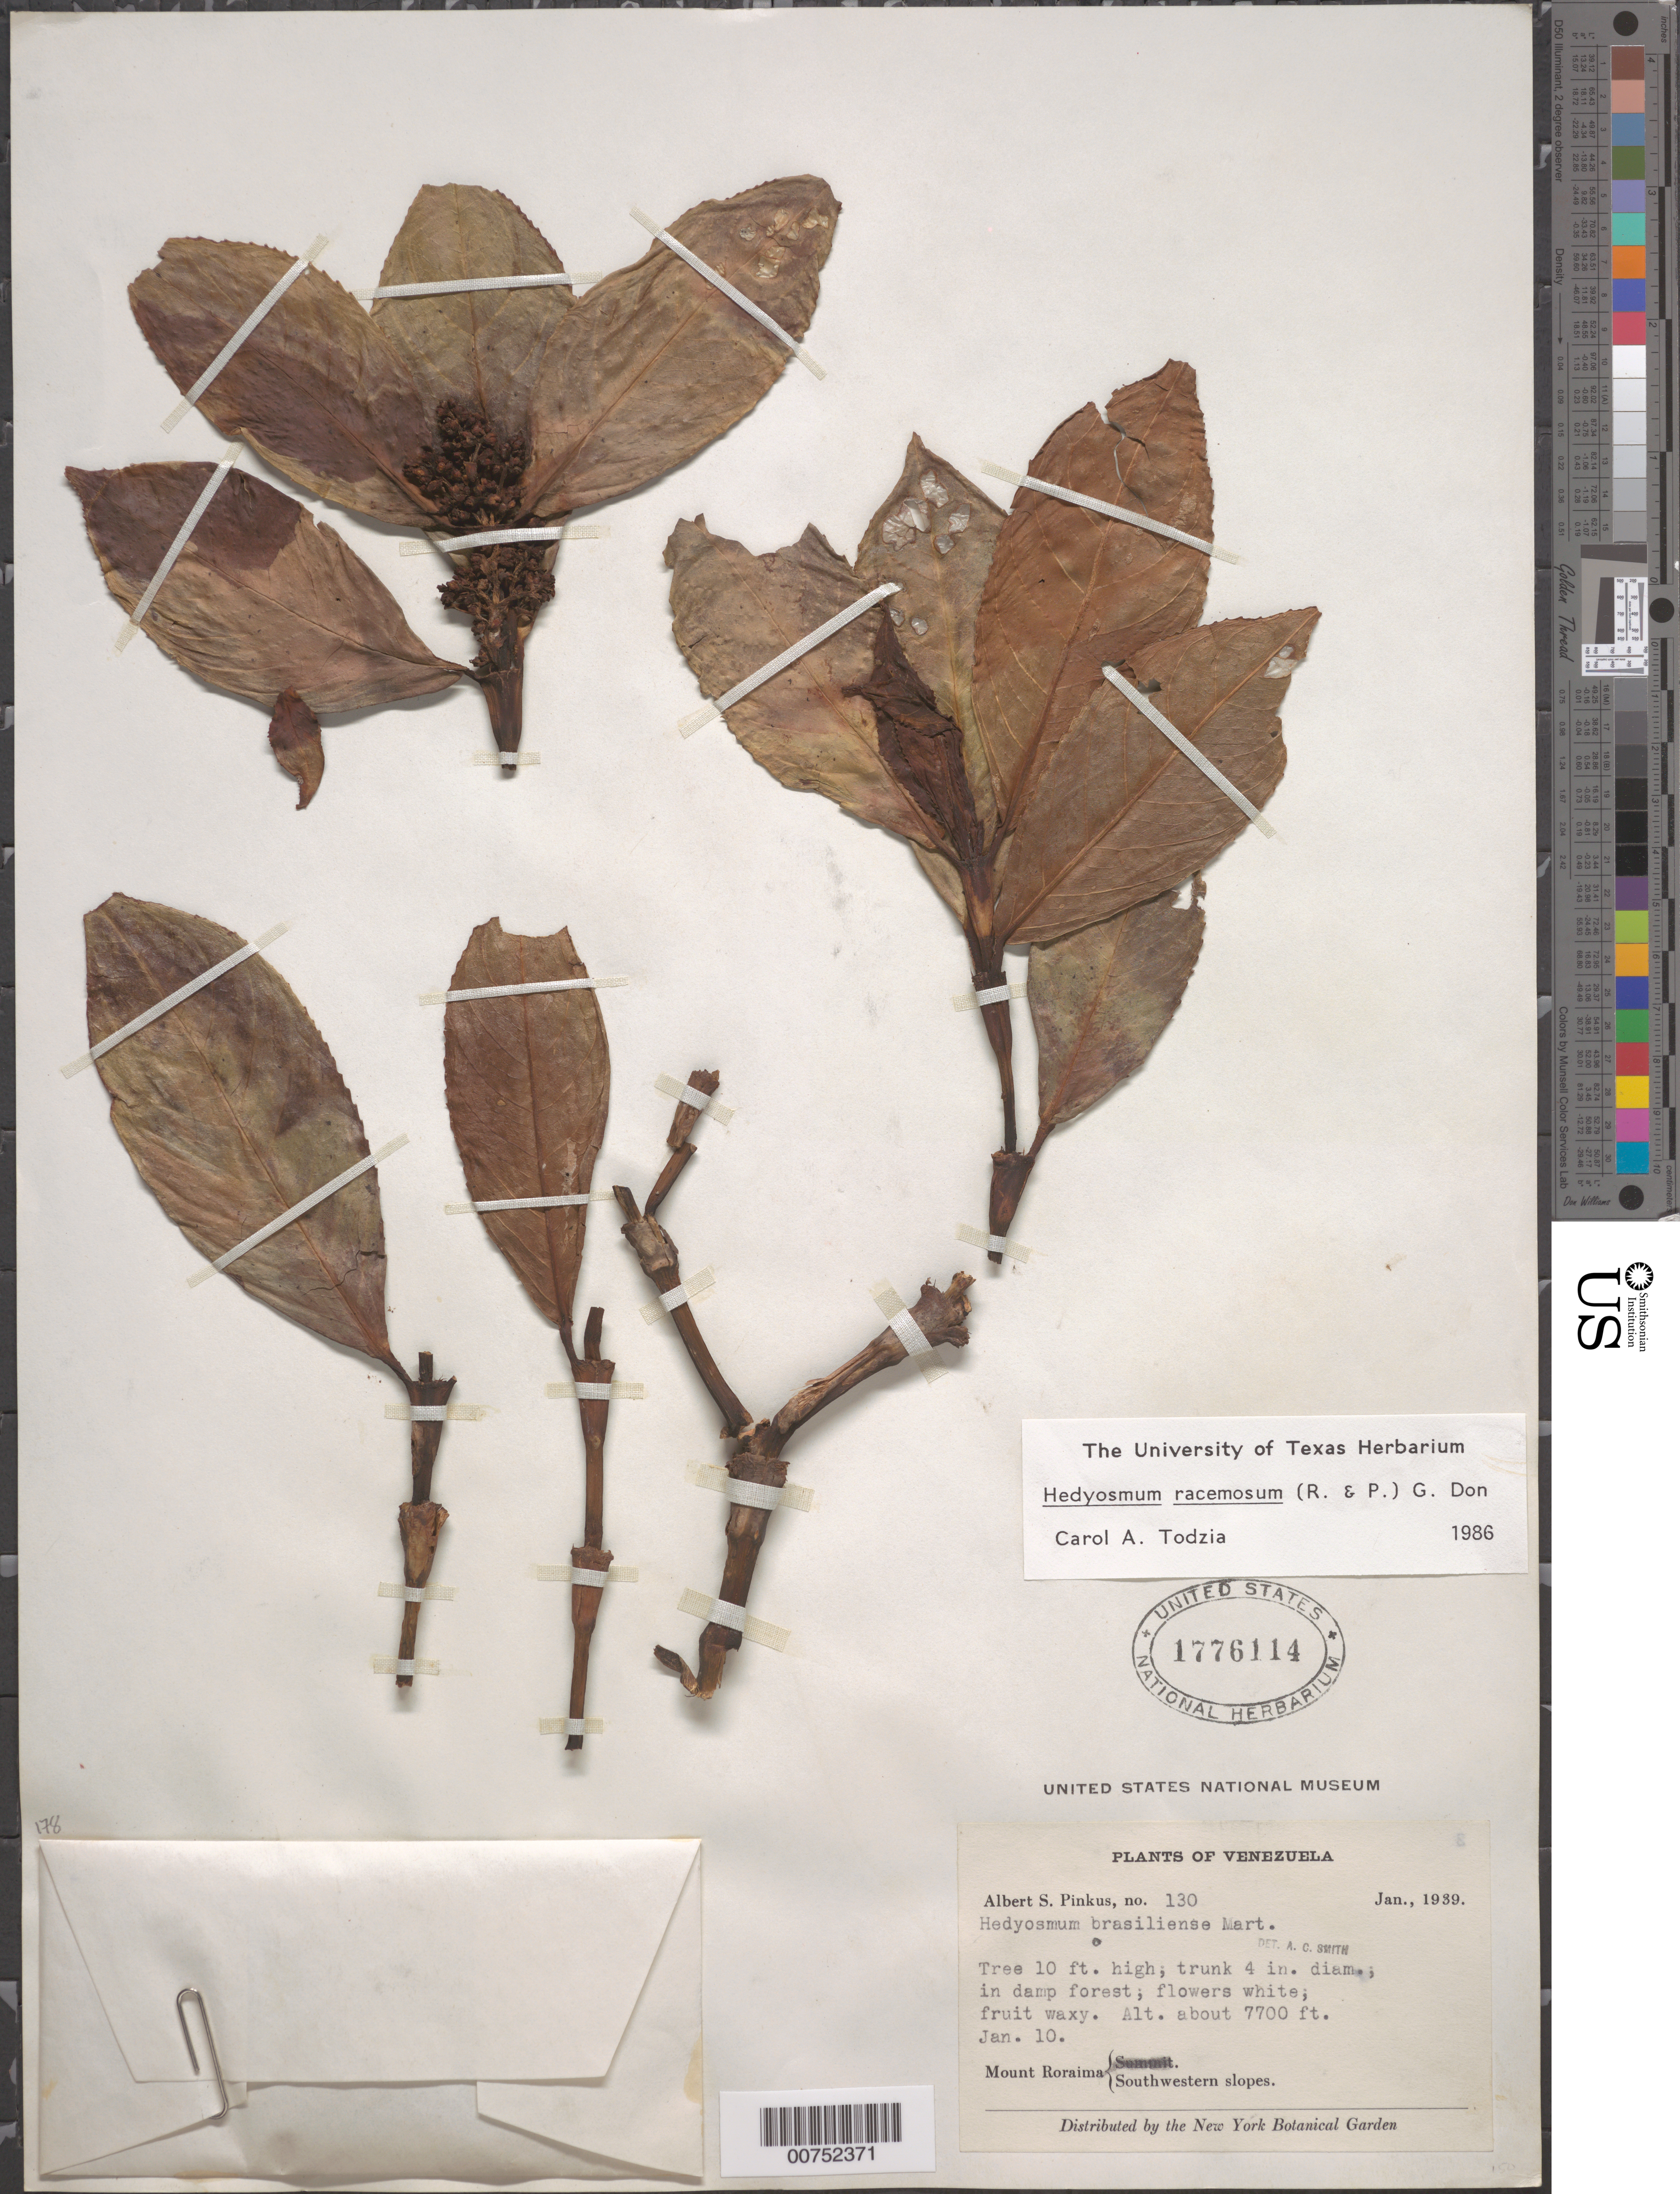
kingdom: Plantae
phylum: Tracheophyta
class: Magnoliopsida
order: Chloranthales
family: Chloranthaceae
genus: Hedyosmum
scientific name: Hedyosmum racemosum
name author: (Ruiz & Pav.) G. Don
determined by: Todzia, C. A., (TEX), University of Texas Austin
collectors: A. Pinkus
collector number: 130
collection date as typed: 10-Jan-39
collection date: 1939-01-10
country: Venezuela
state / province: Bolívar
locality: Mt. Roraima, SW slopes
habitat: Damp forest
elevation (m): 2347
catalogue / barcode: US 1776114